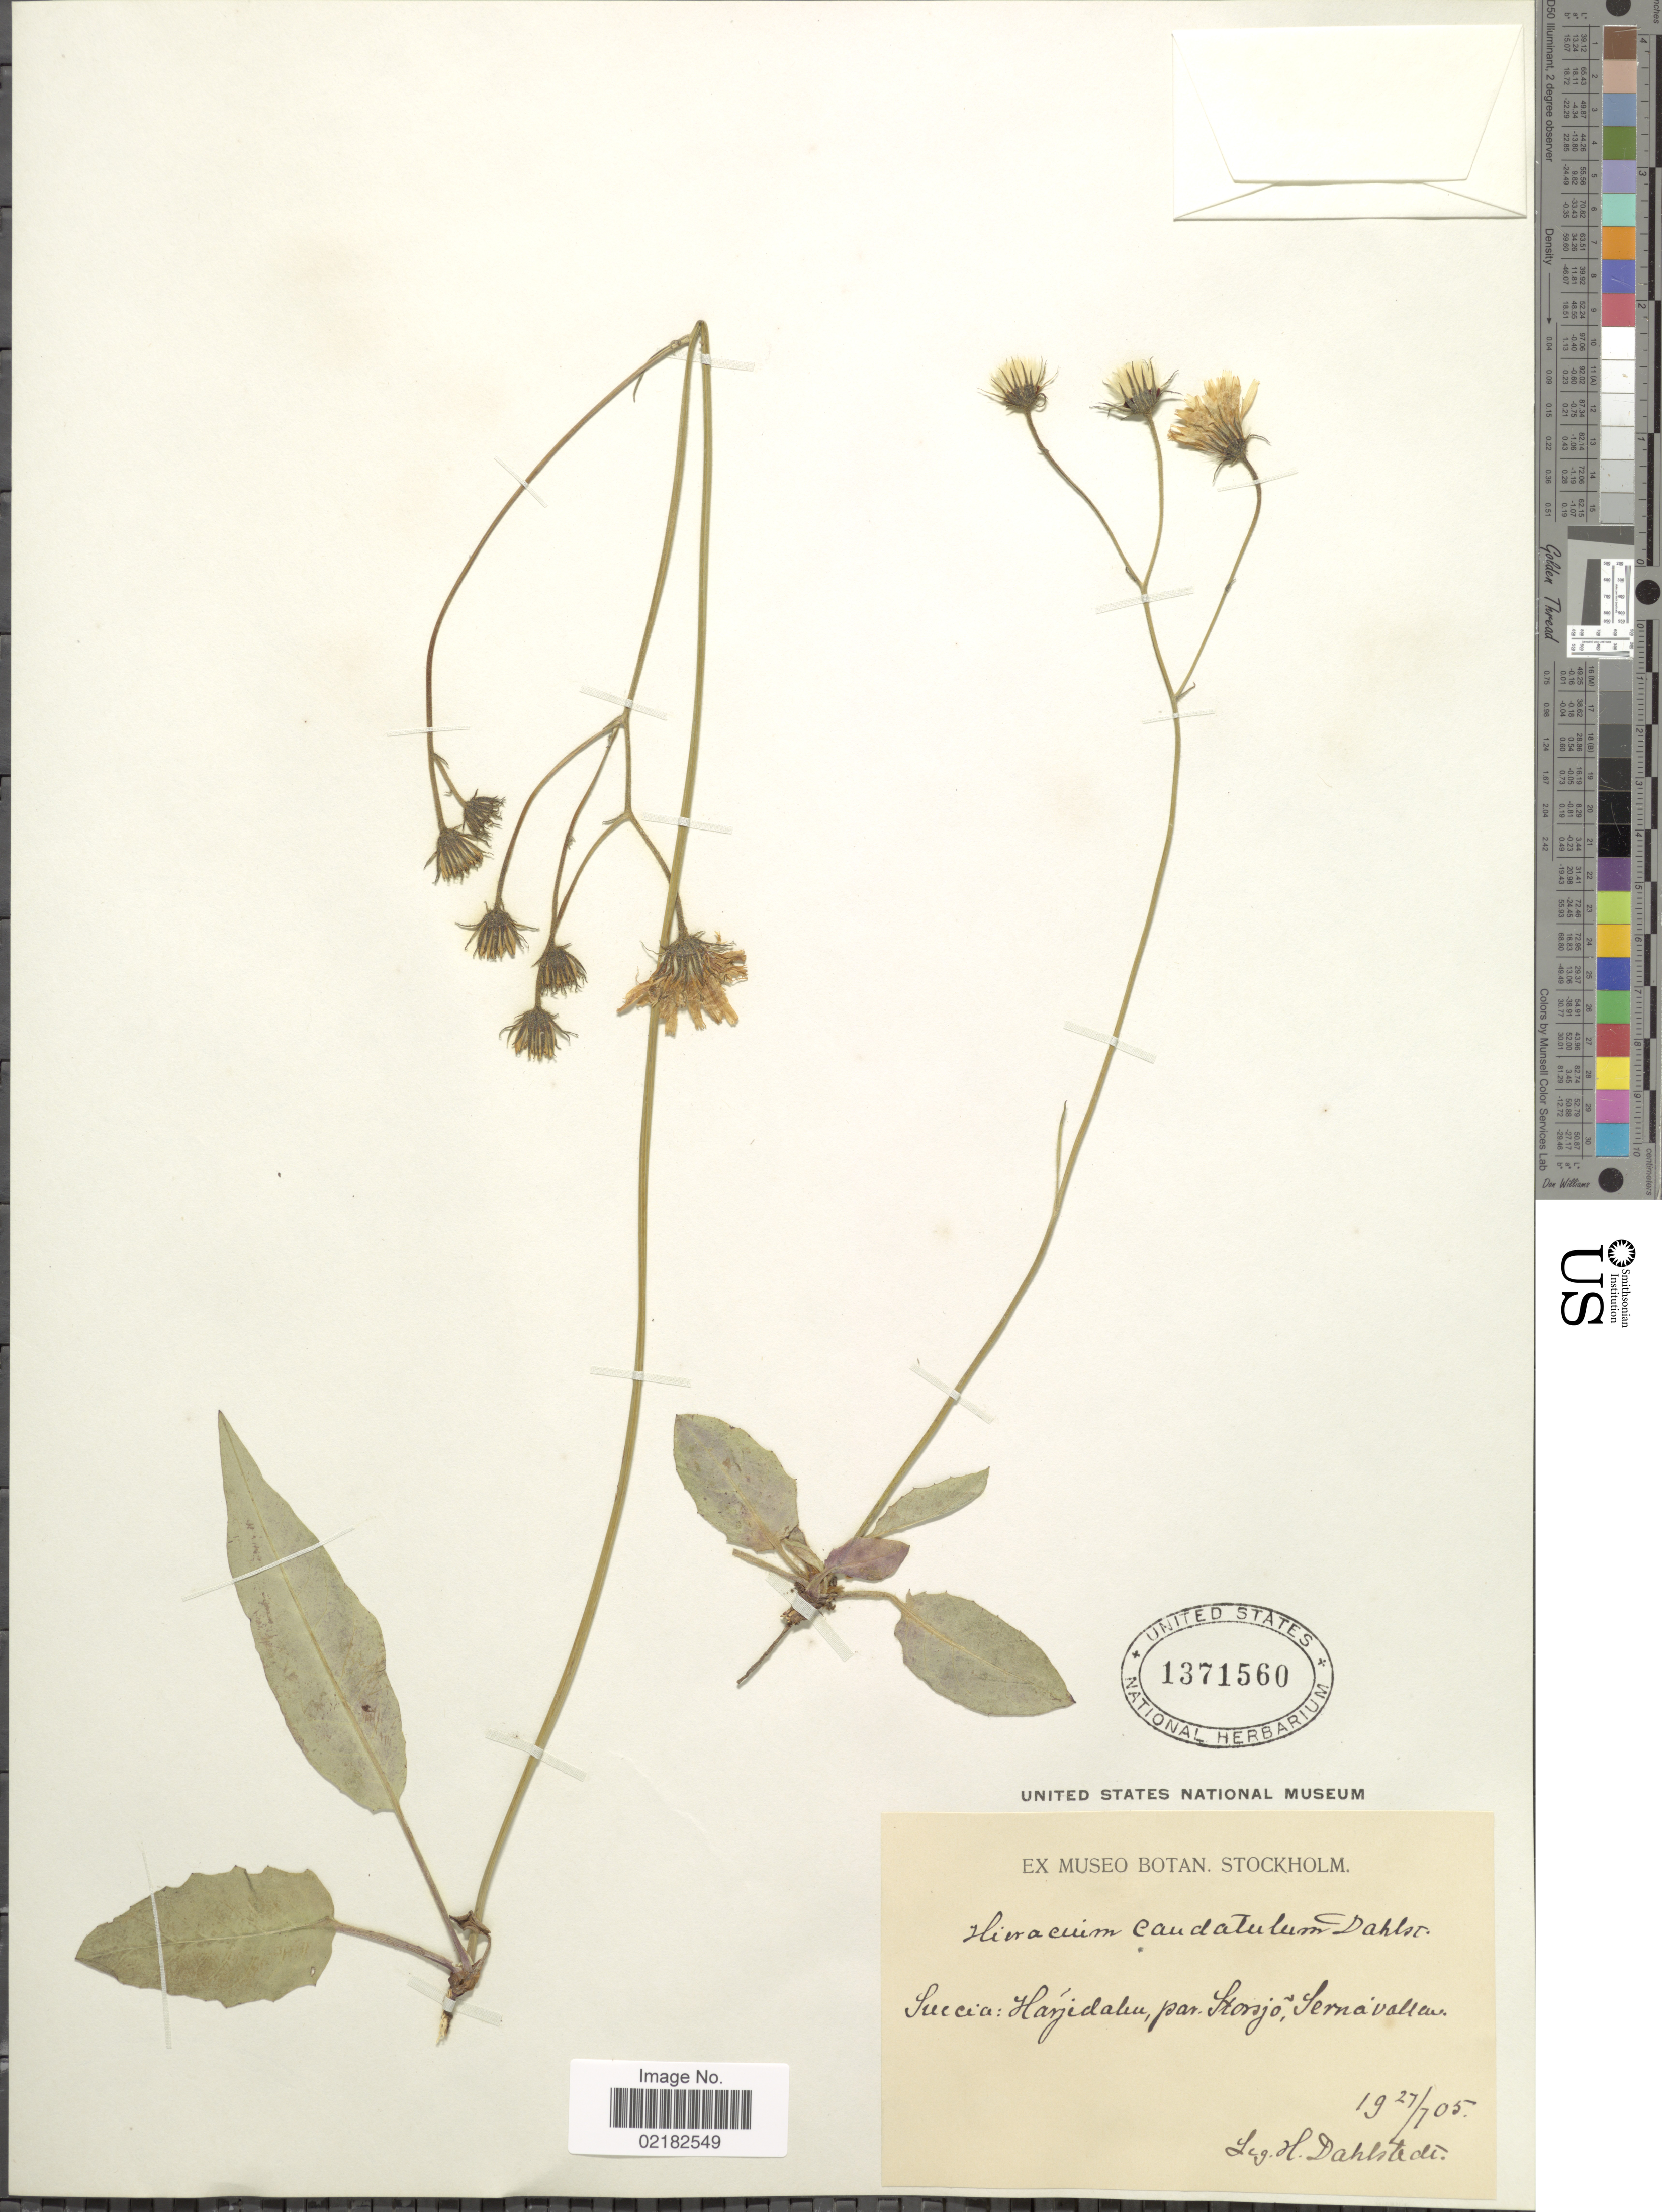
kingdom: Plantae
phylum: Tracheophyta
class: Magnoliopsida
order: Asterales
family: Asteraceae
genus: Hieracium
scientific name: Hieracium caudatulum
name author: Almquist ex Johanss.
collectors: H. G. Dahlstedt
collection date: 1905-07-27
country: Sweden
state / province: Jamtland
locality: Suecia, Harjedalen, par. Storsjo, Serna vallen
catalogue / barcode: US 1371560